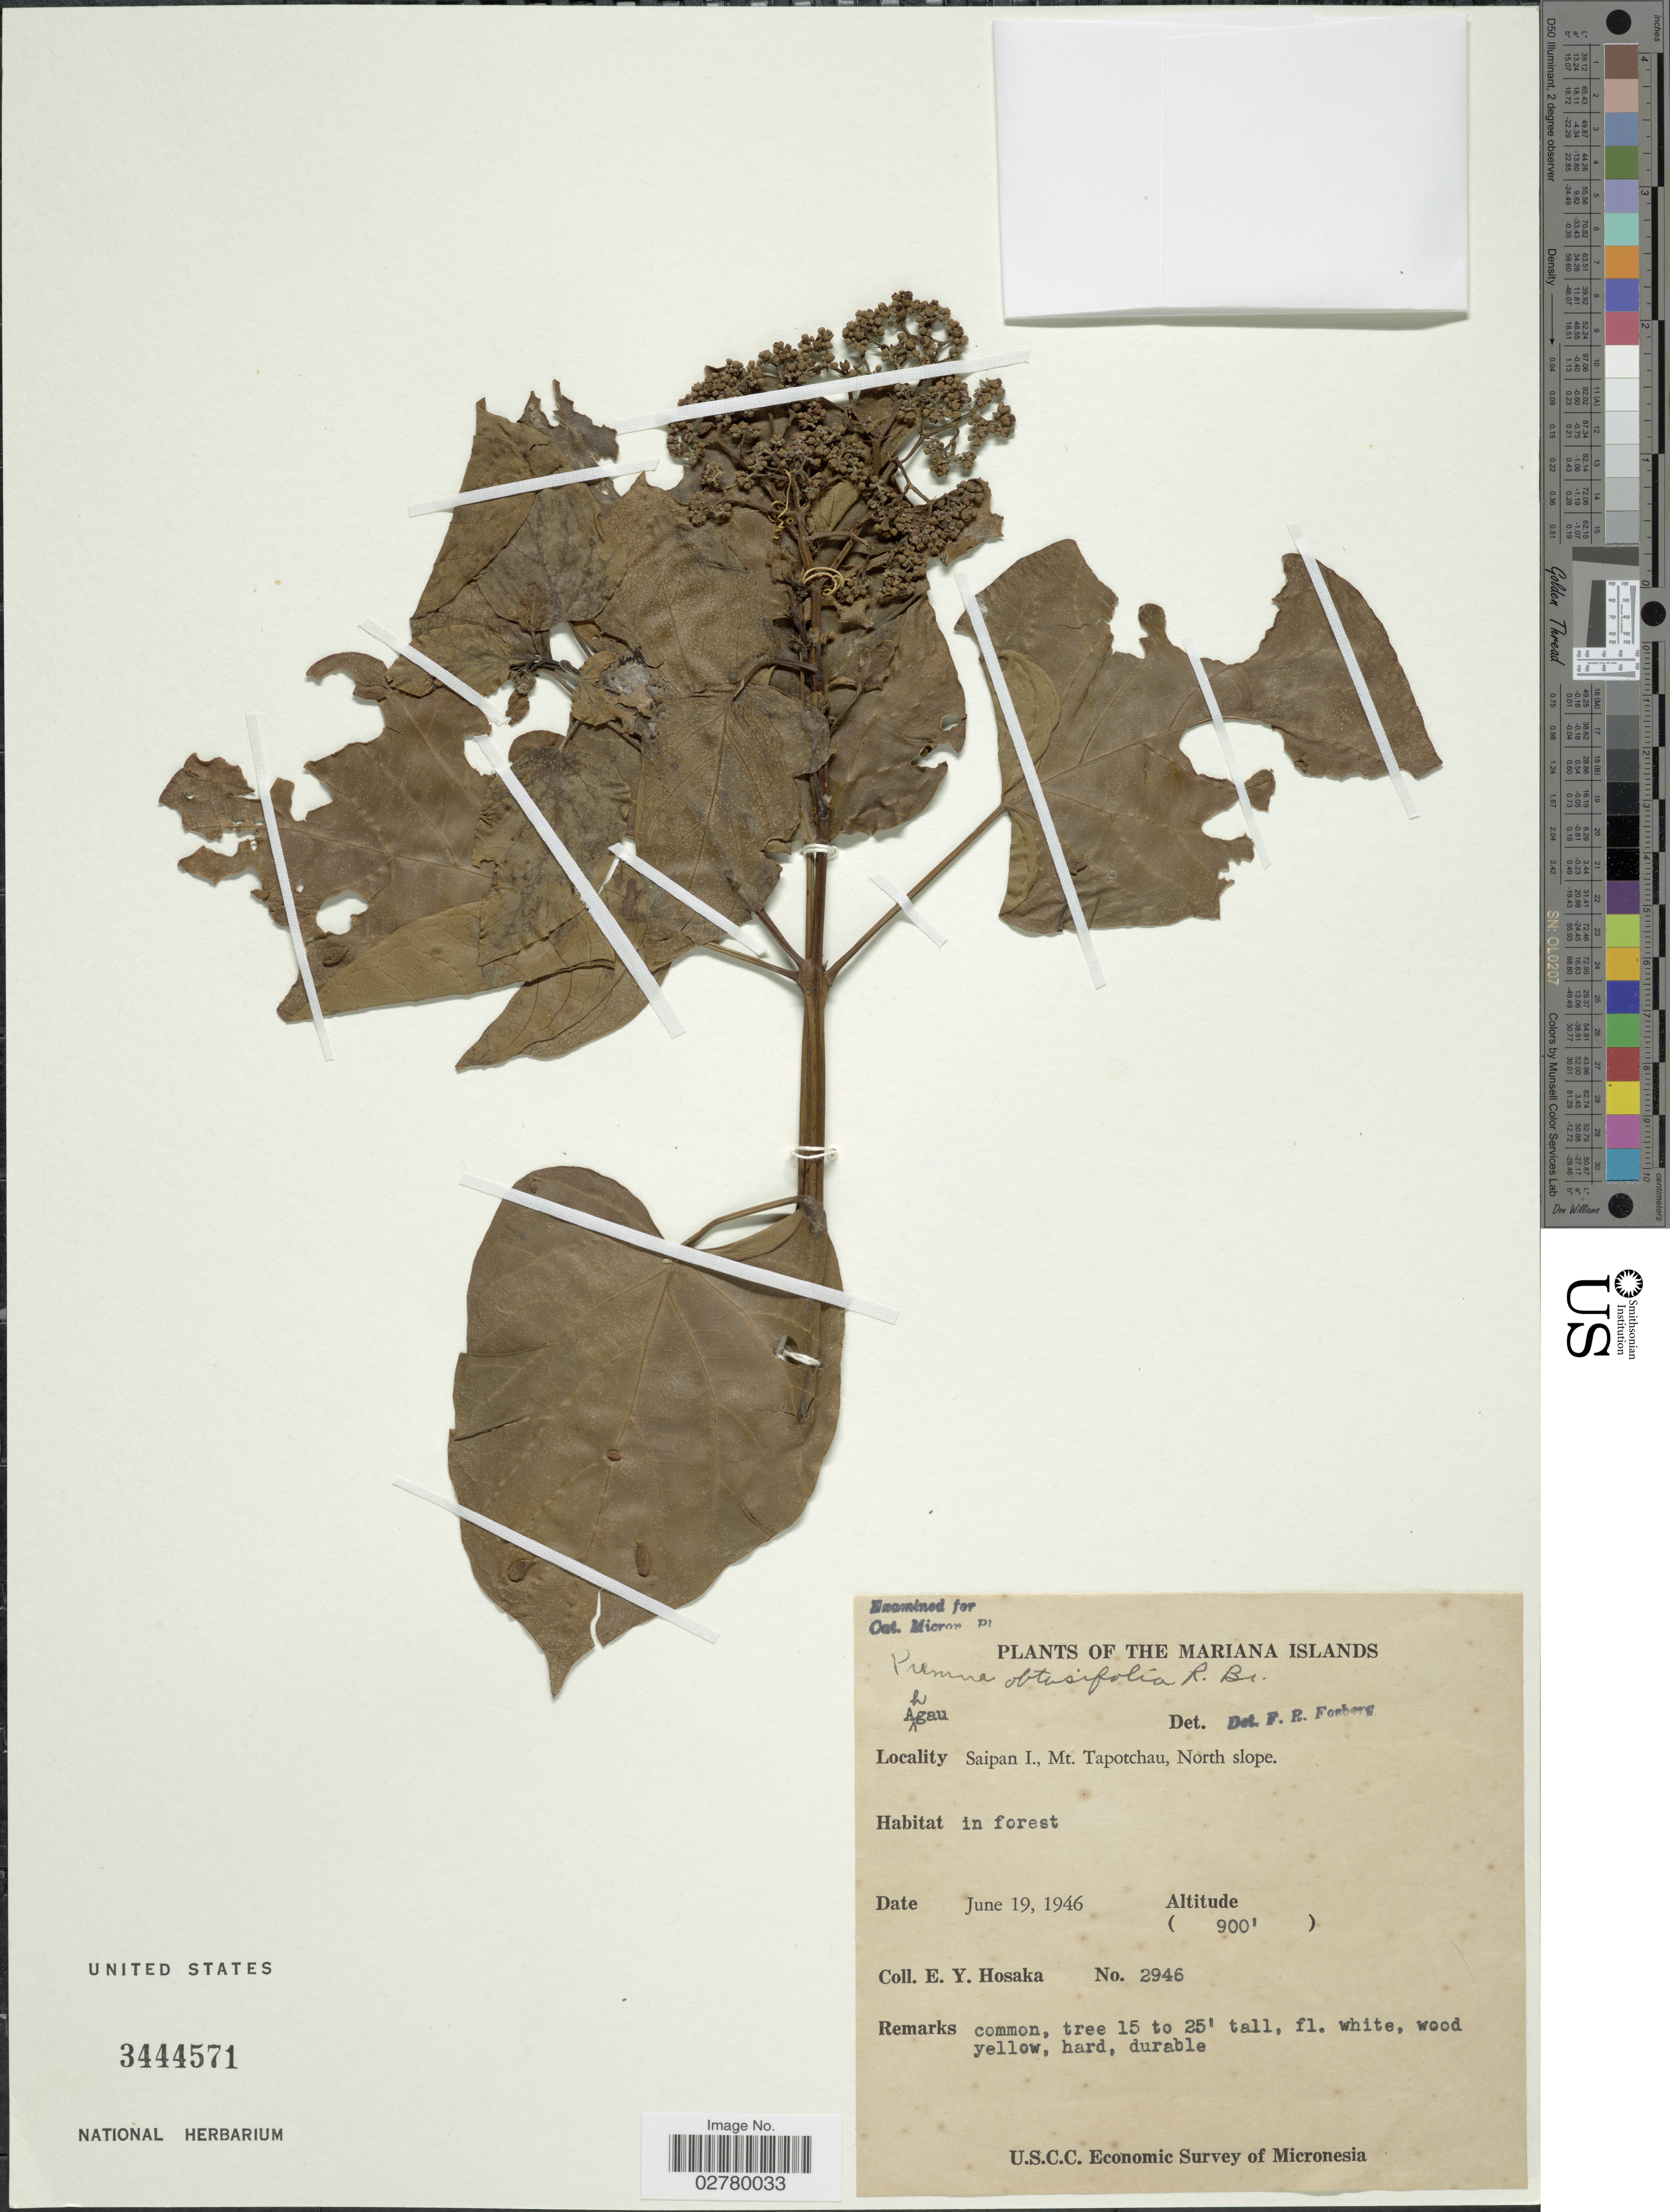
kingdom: Plantae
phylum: Tracheophyta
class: Magnoliopsida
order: Lamiales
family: Lamiaceae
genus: Premna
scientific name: Premna obtusifolia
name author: R. Br.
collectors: E. Y. Hosaka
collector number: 2946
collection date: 1946-06-19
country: Northern Mariana Islands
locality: The Mariana Islands. Saipan I., Mt. Tapotchau, North slope.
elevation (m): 274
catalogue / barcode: US 3444571